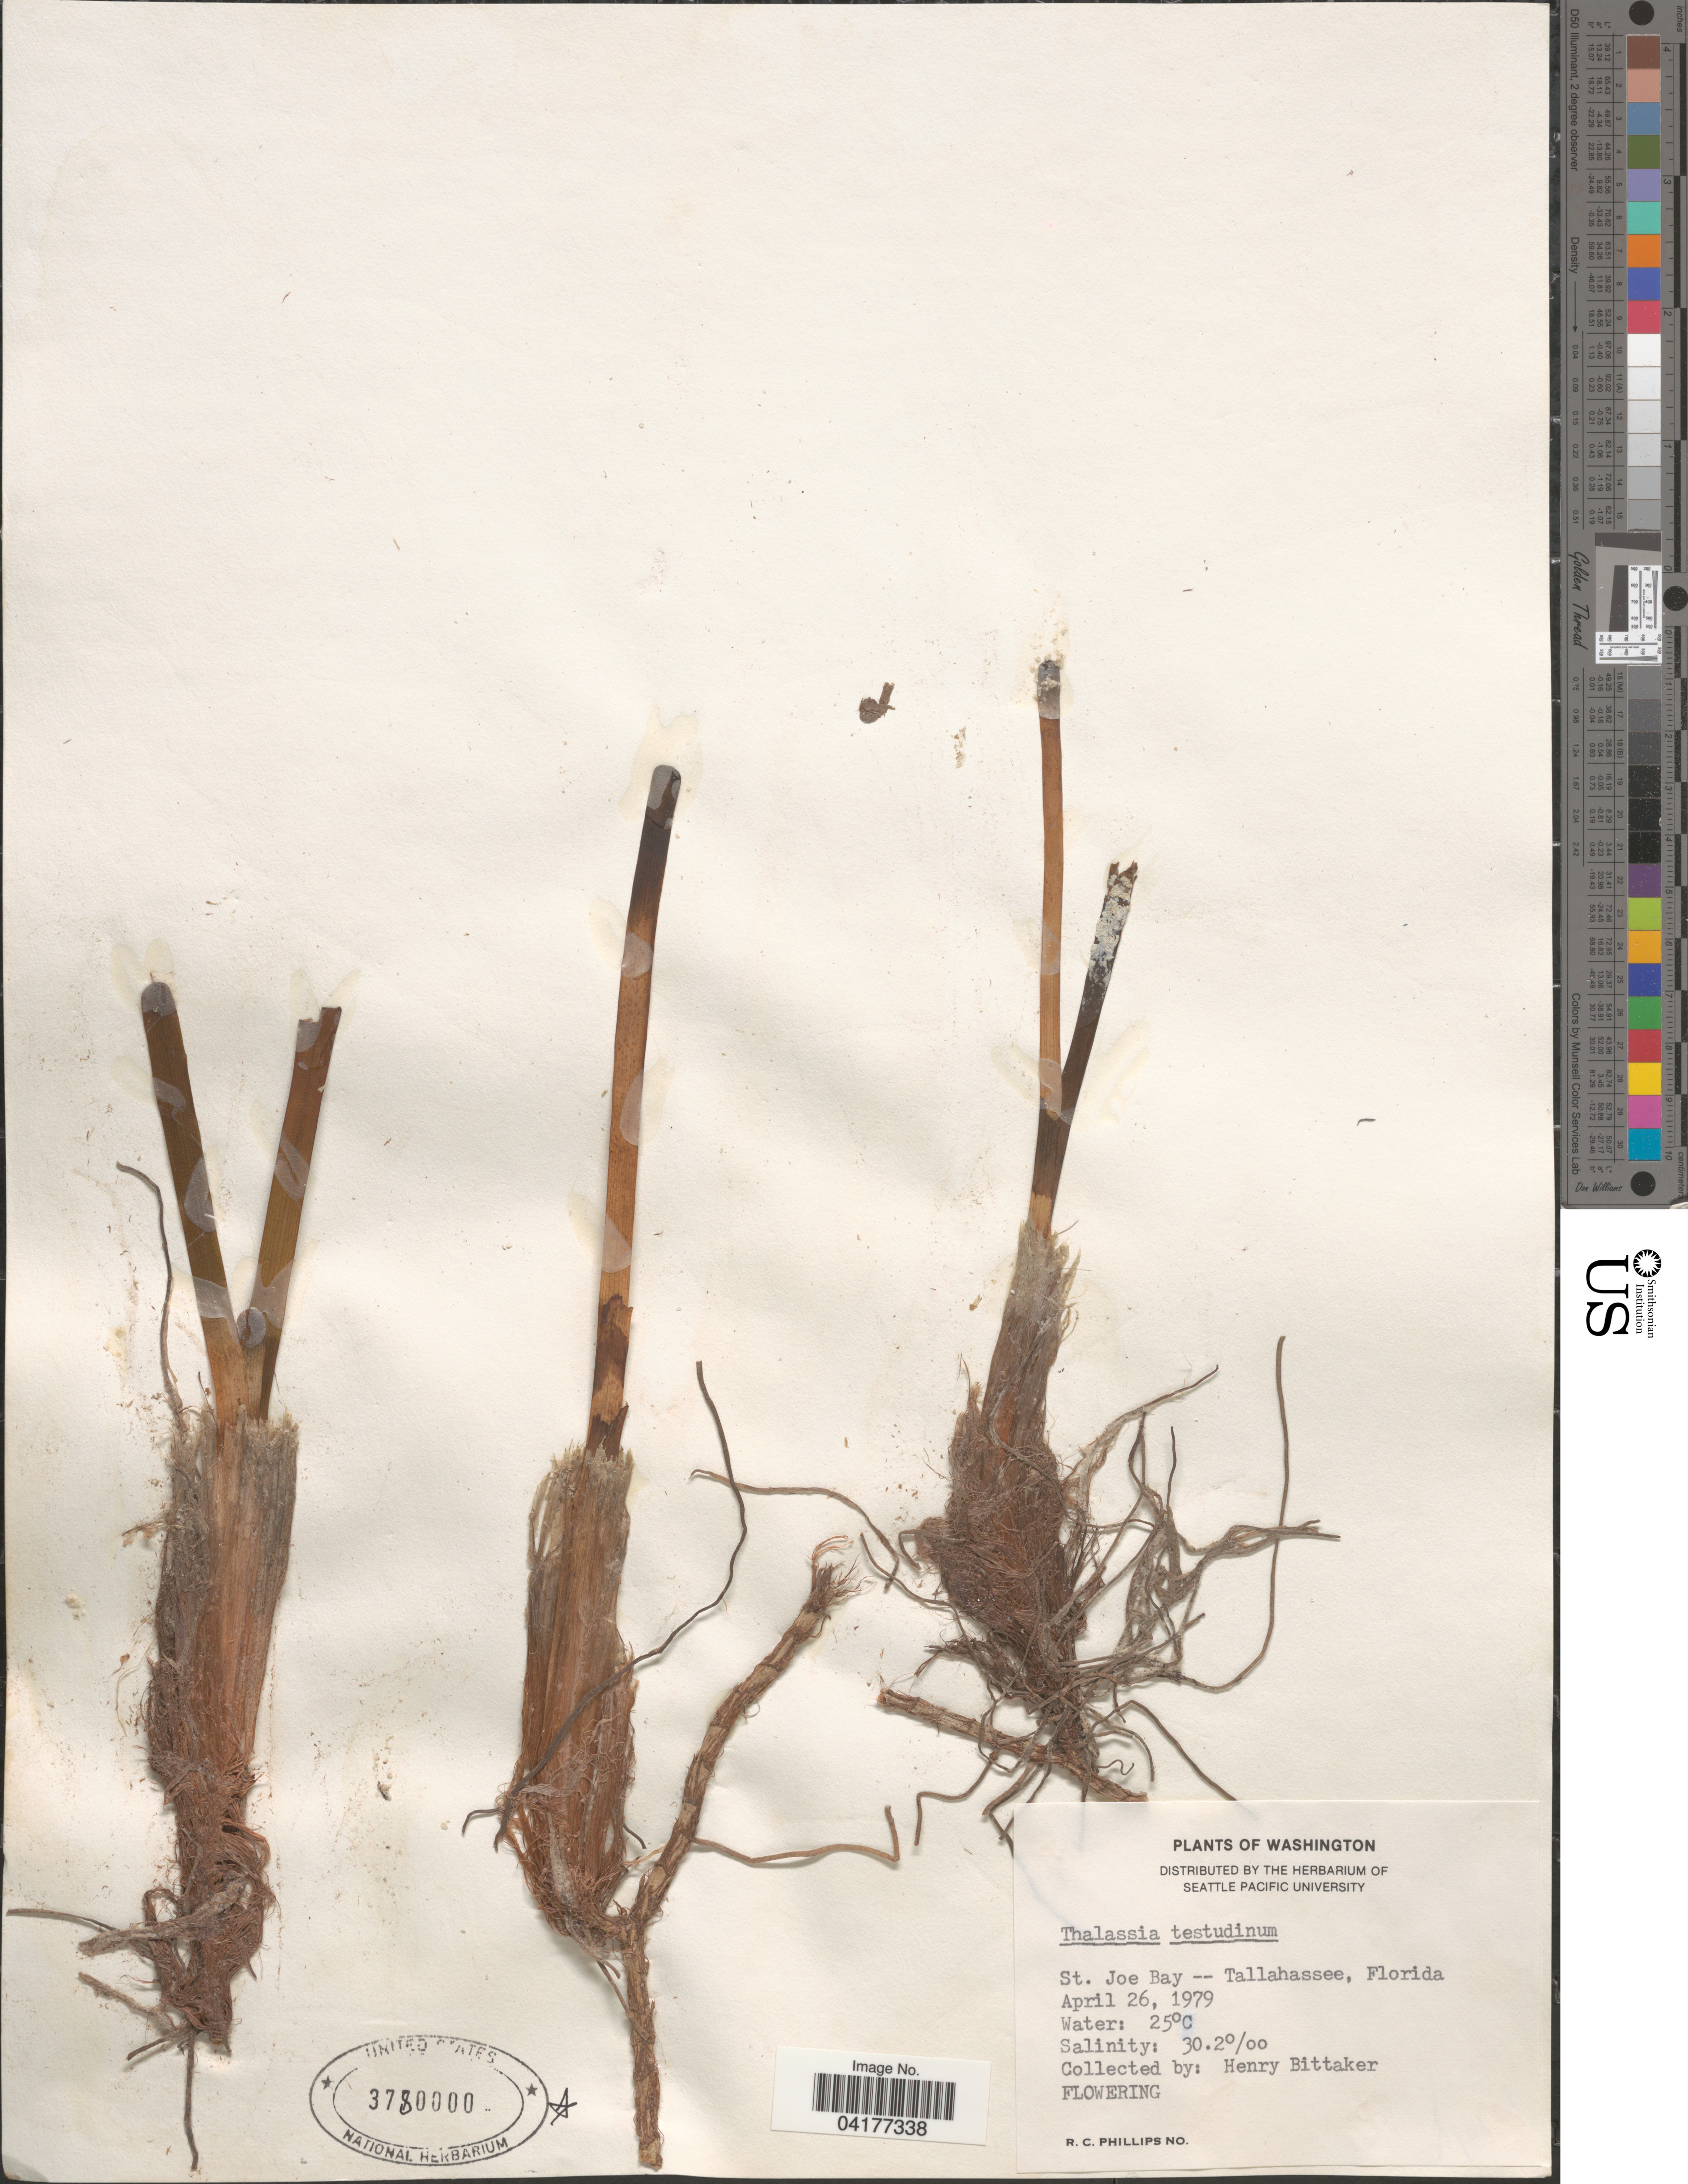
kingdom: Plantae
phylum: Tracheophyta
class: Liliopsida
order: Alismatales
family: Hydrocharitaceae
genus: Thalassia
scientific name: Thalassia testudinum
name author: Banks & Sol. ex K.D. Koenig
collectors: H. Bittaker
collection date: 1979-04-26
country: United States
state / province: Florida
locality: St. Joe Bay -- Tallahassee.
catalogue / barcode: US 3780000